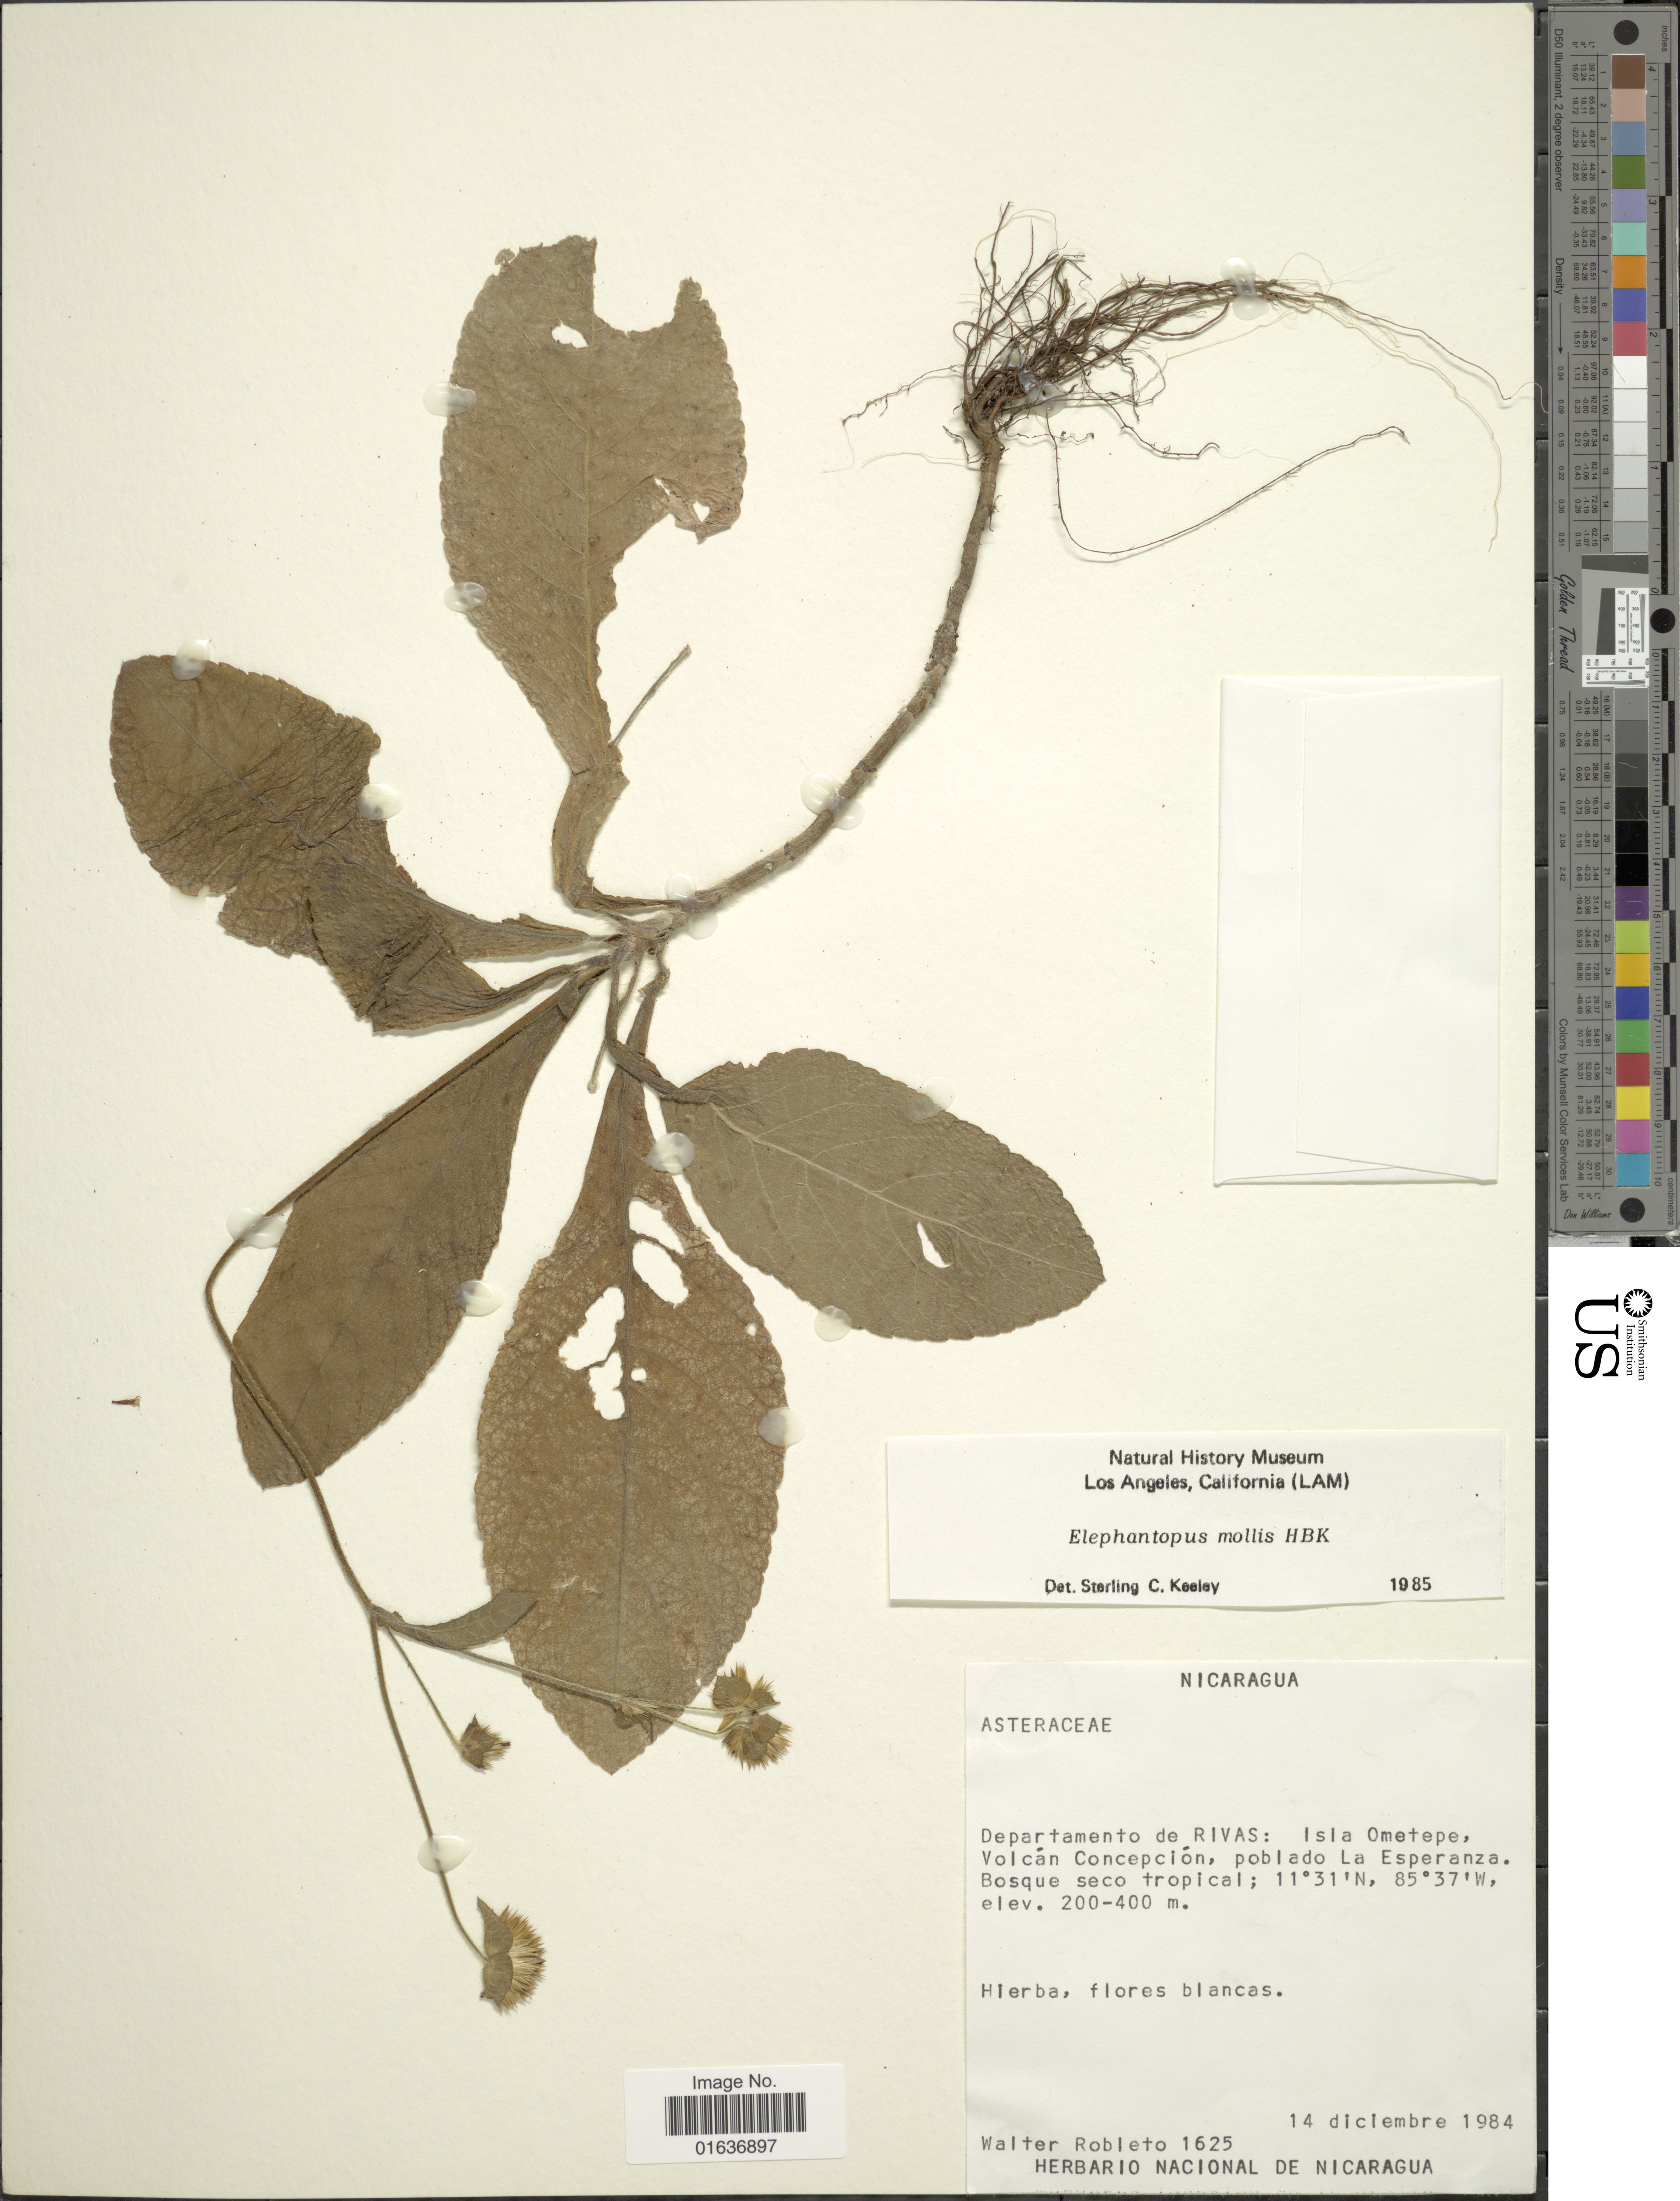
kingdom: Plantae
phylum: Tracheophyta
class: Magnoliopsida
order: Asterales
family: Asteraceae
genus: Elephantopus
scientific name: Elephantopus mollis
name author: Kunth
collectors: W. Robleto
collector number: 1625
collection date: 1984-12-14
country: Nicaragua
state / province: Rivas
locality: Isla Ometepe, Volcán Concepión, poblado La Esperanza, Bosque seco tropical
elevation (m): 200